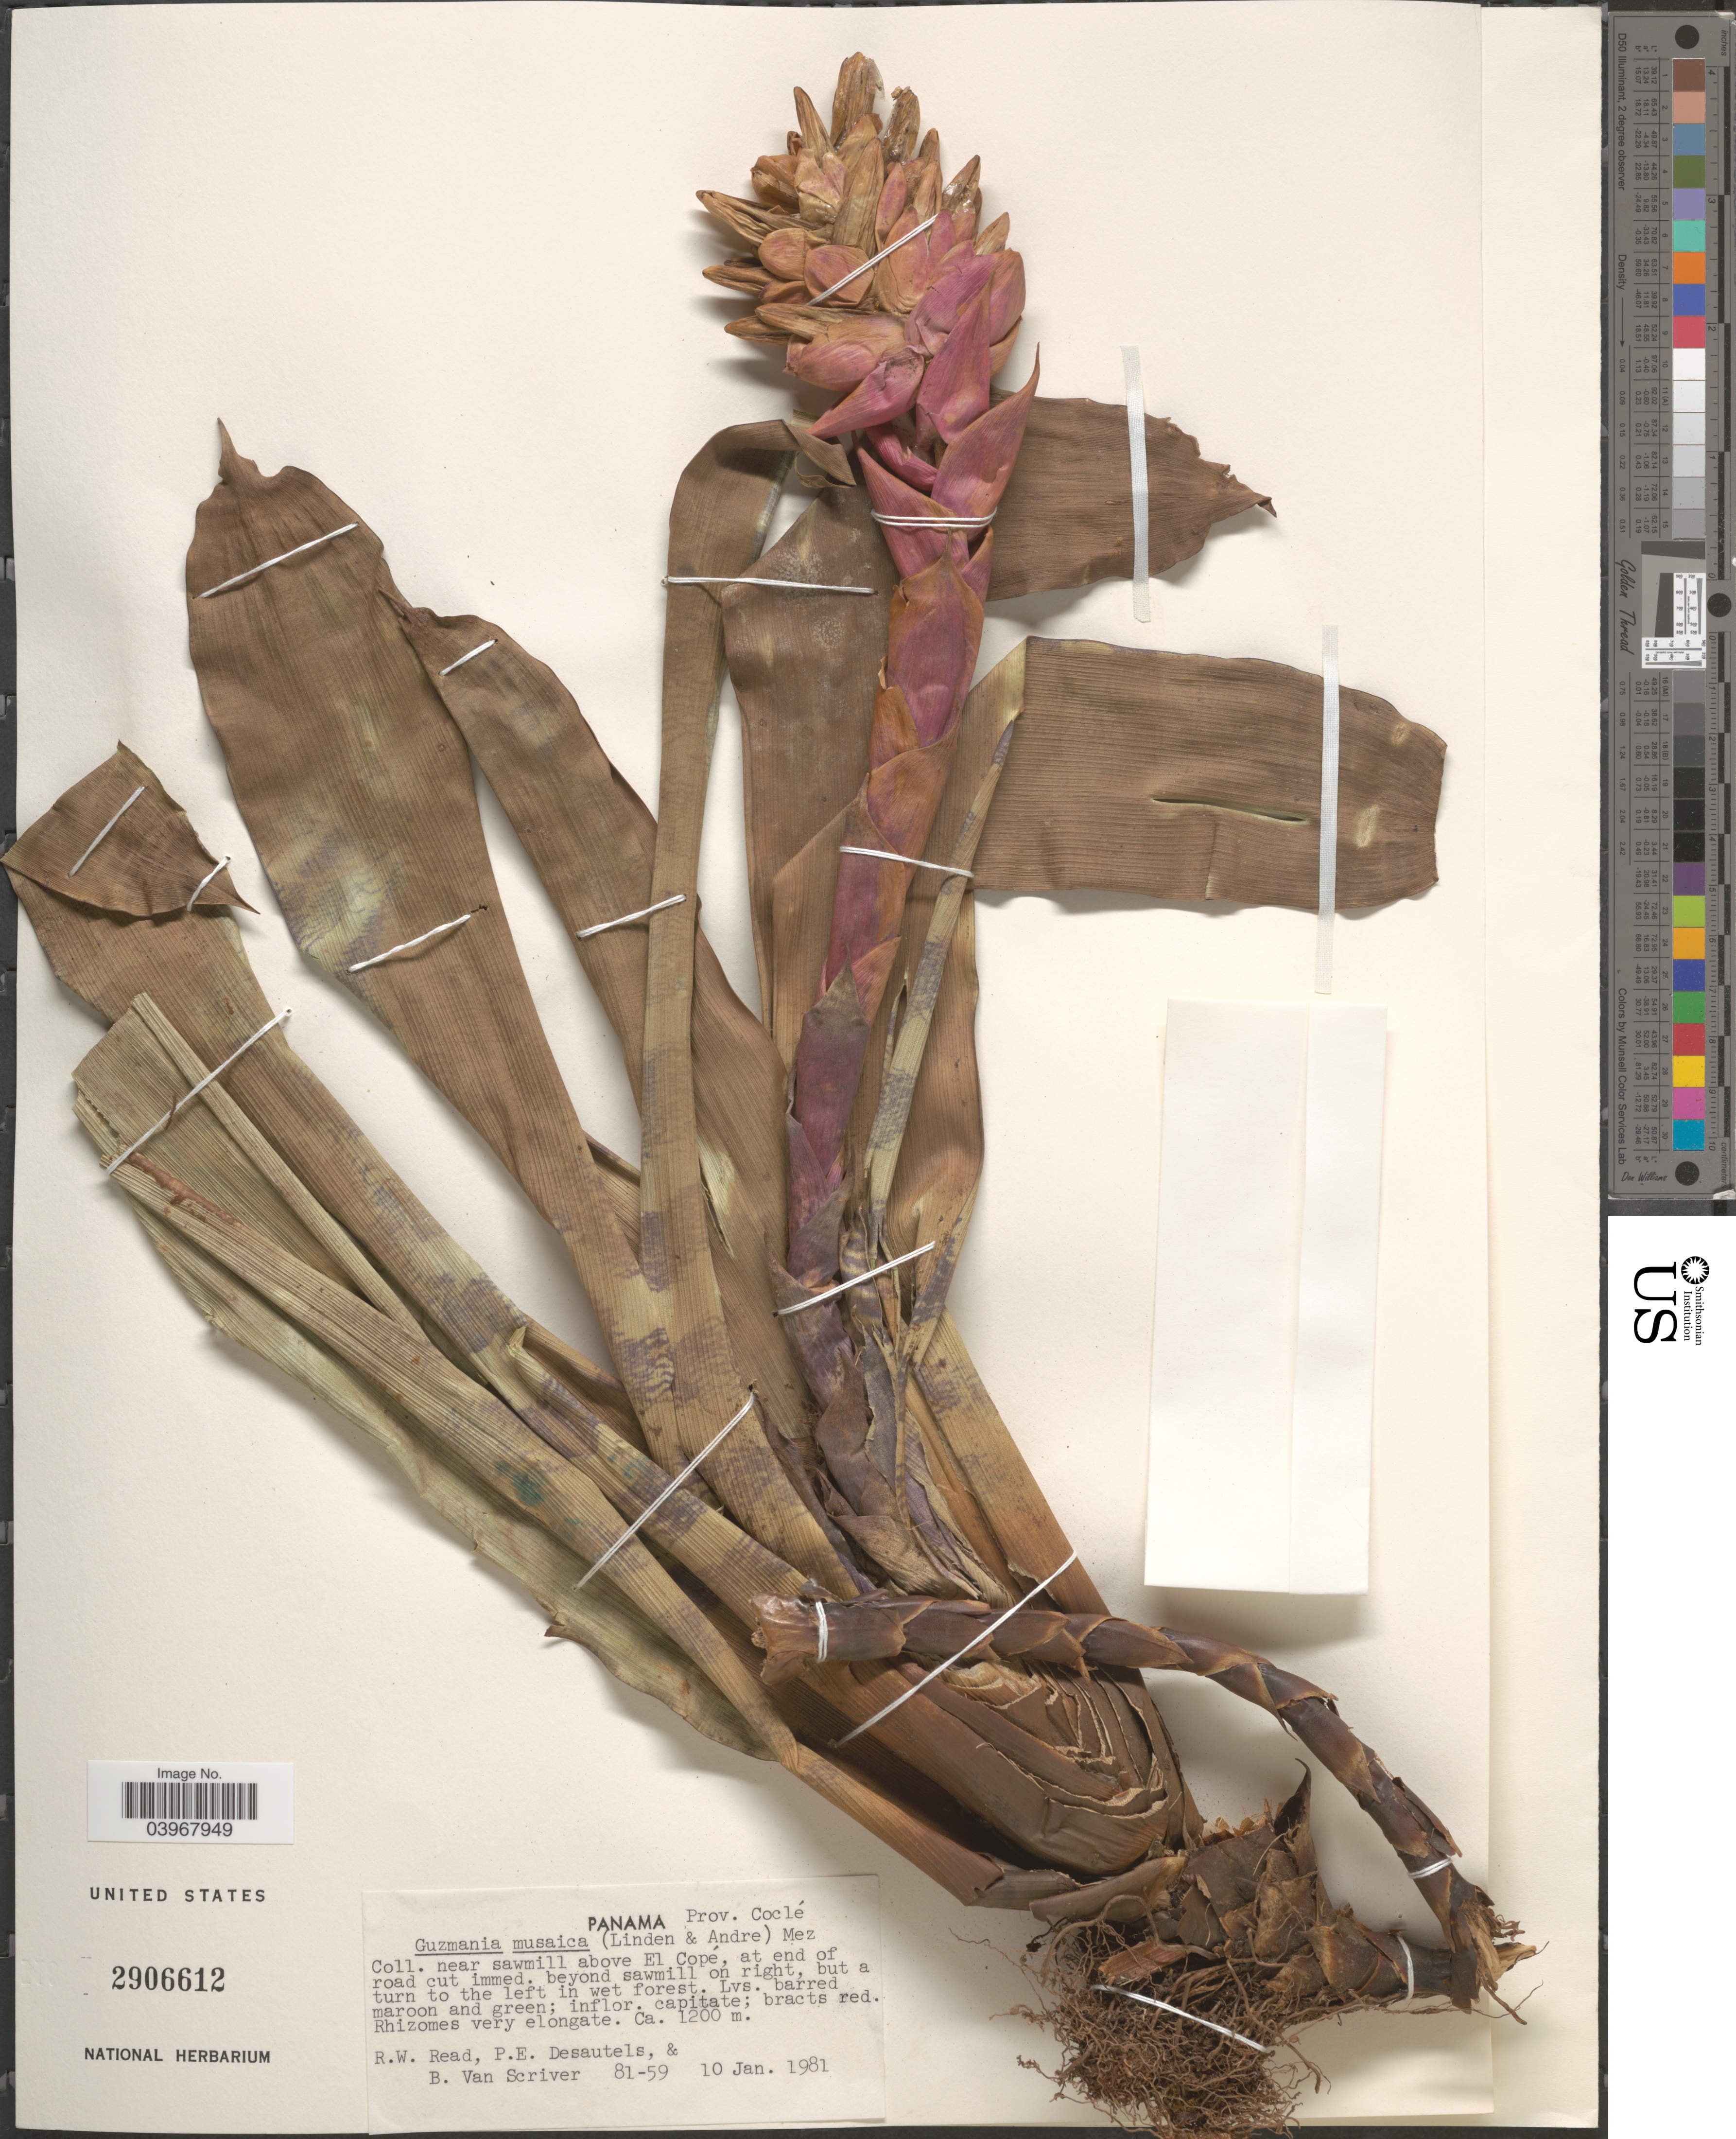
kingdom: Plantae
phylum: Tracheophyta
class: Liliopsida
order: Poales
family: Bromeliaceae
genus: Guzmania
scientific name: Guzmania musaica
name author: (Linden & André) Mez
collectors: R. W. Read, P. Desautels & B. Van Scriver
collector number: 81-59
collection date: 1981-01-10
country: Panama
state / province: Cocle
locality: Near sawmill above El Copé.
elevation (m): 1200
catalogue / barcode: US 2906612